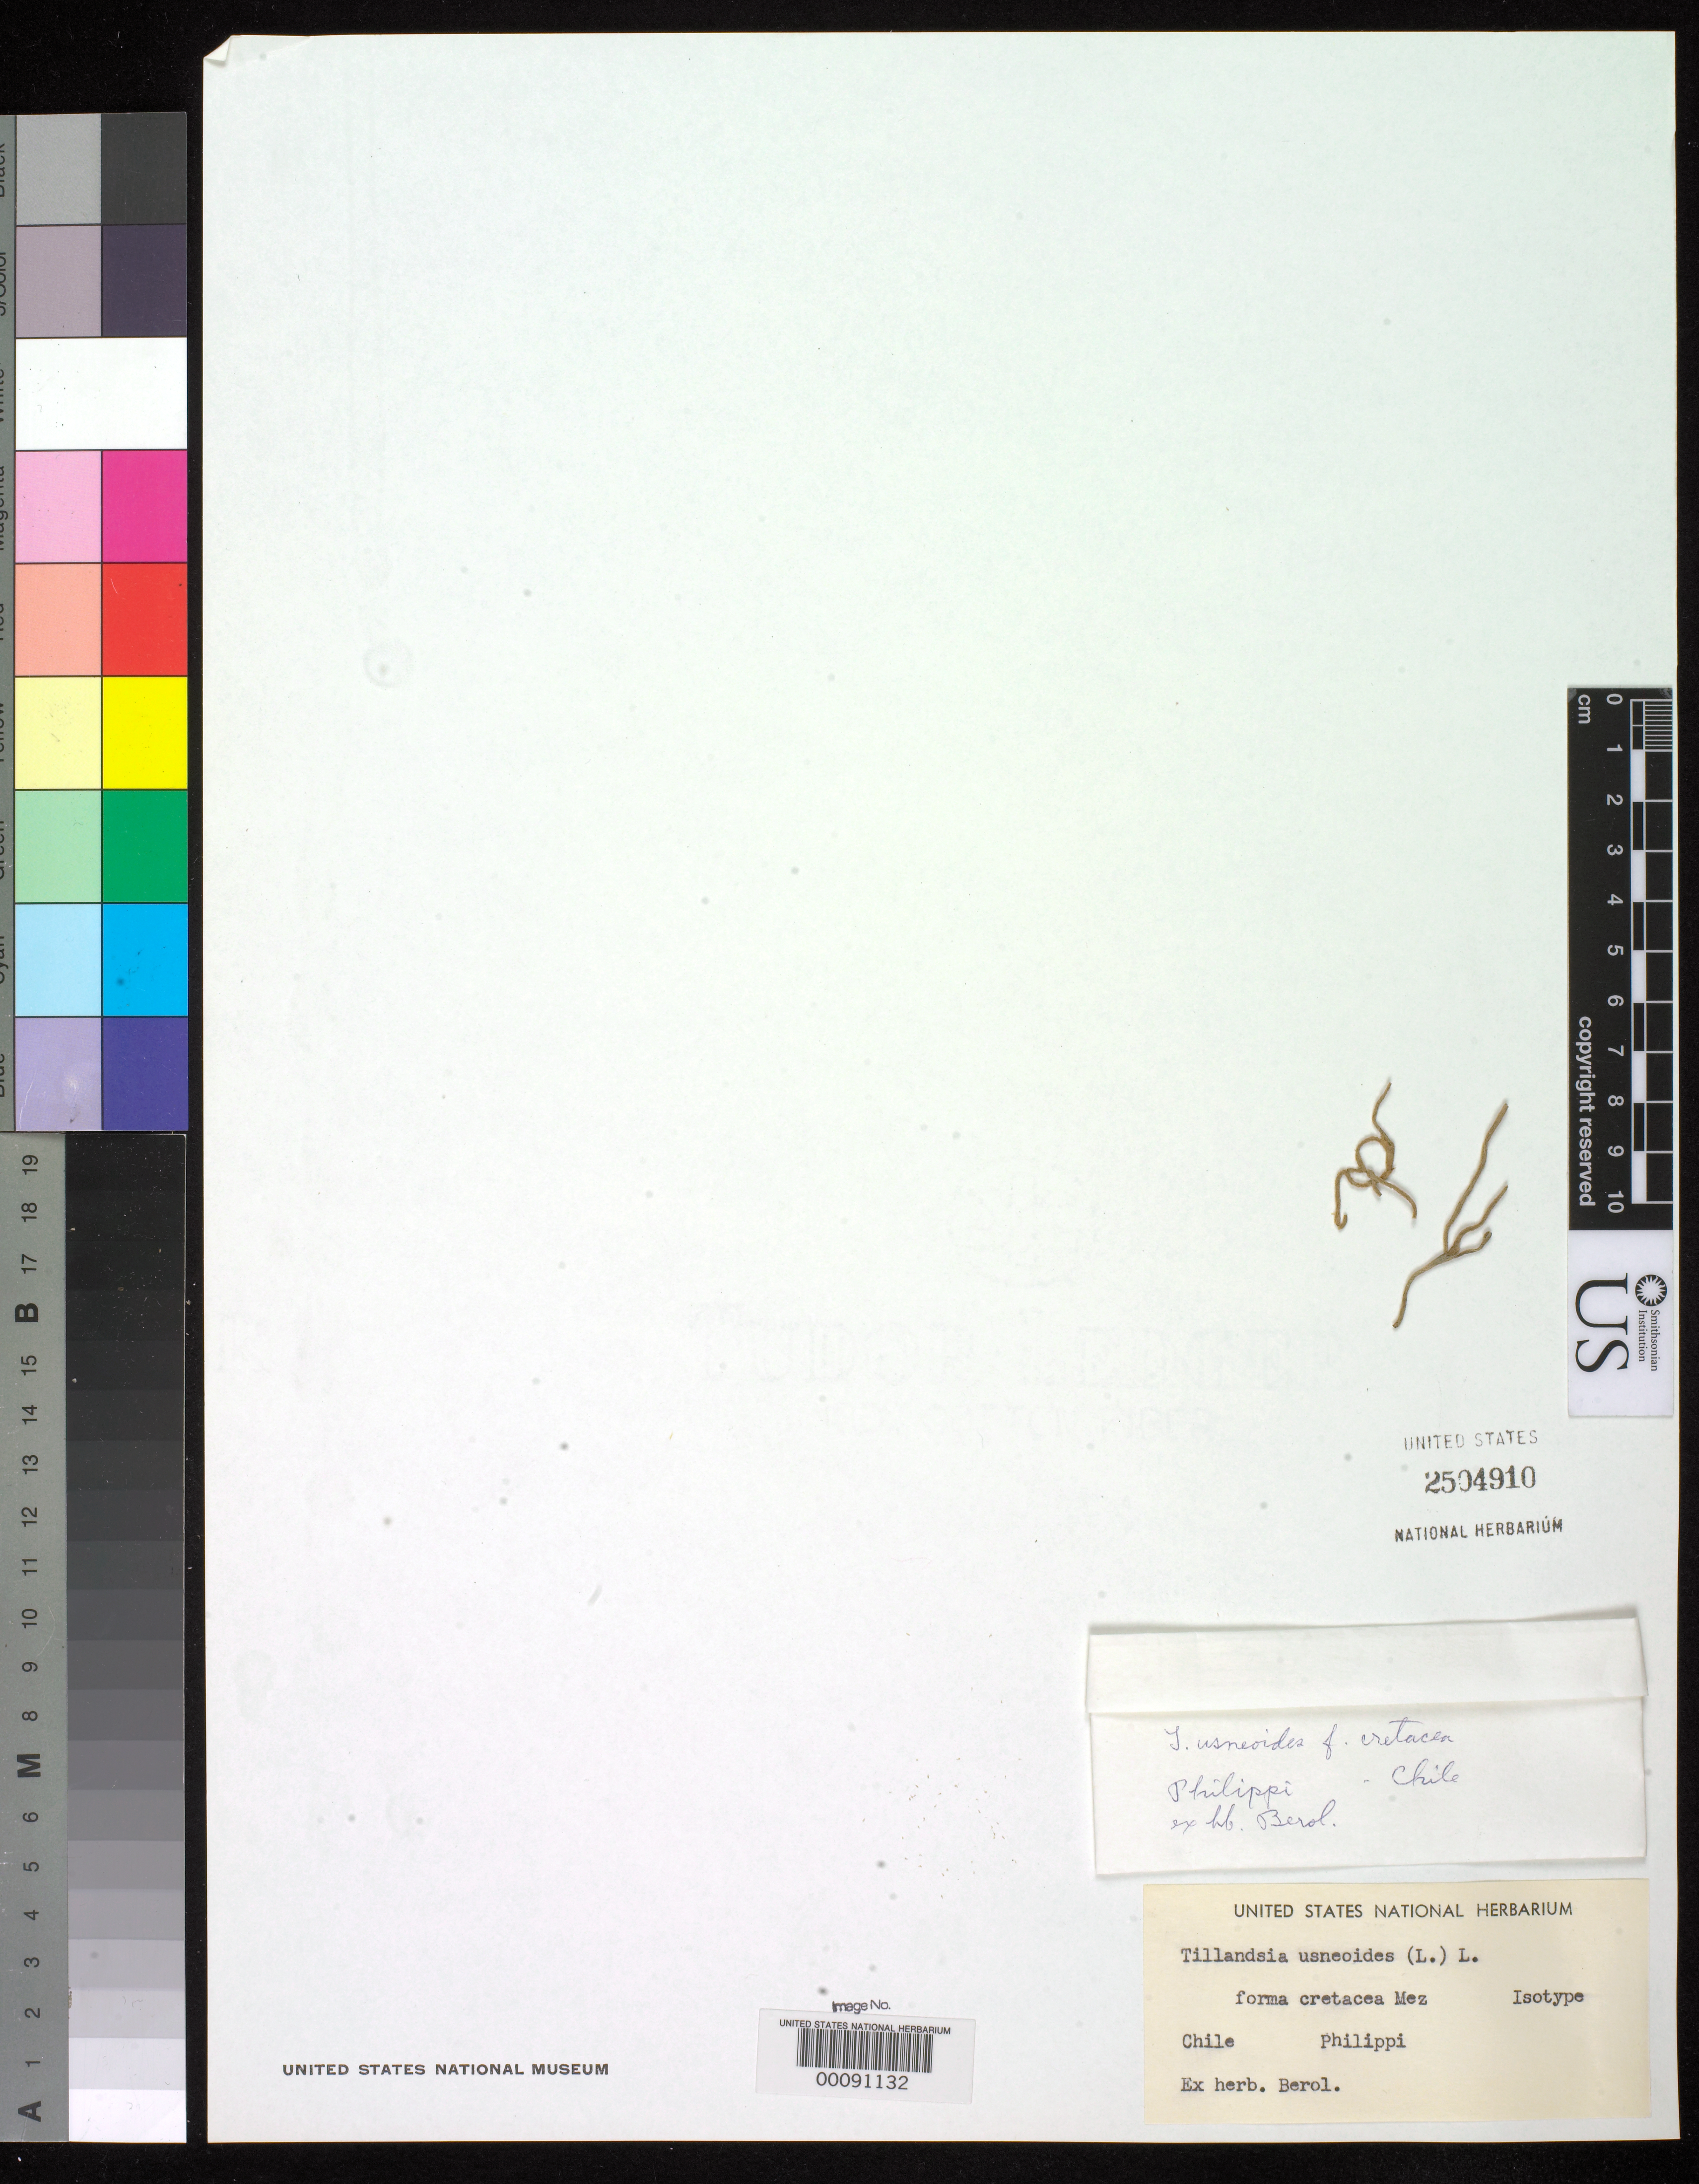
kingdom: Plantae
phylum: Tracheophyta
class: Liliopsida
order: Poales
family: Bromeliaceae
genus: Tillandsia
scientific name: Tillandsia usneoides f. cretacea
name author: Mez in Mart.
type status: Isotype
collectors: R. A. Philippi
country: Chile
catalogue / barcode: US 2504910